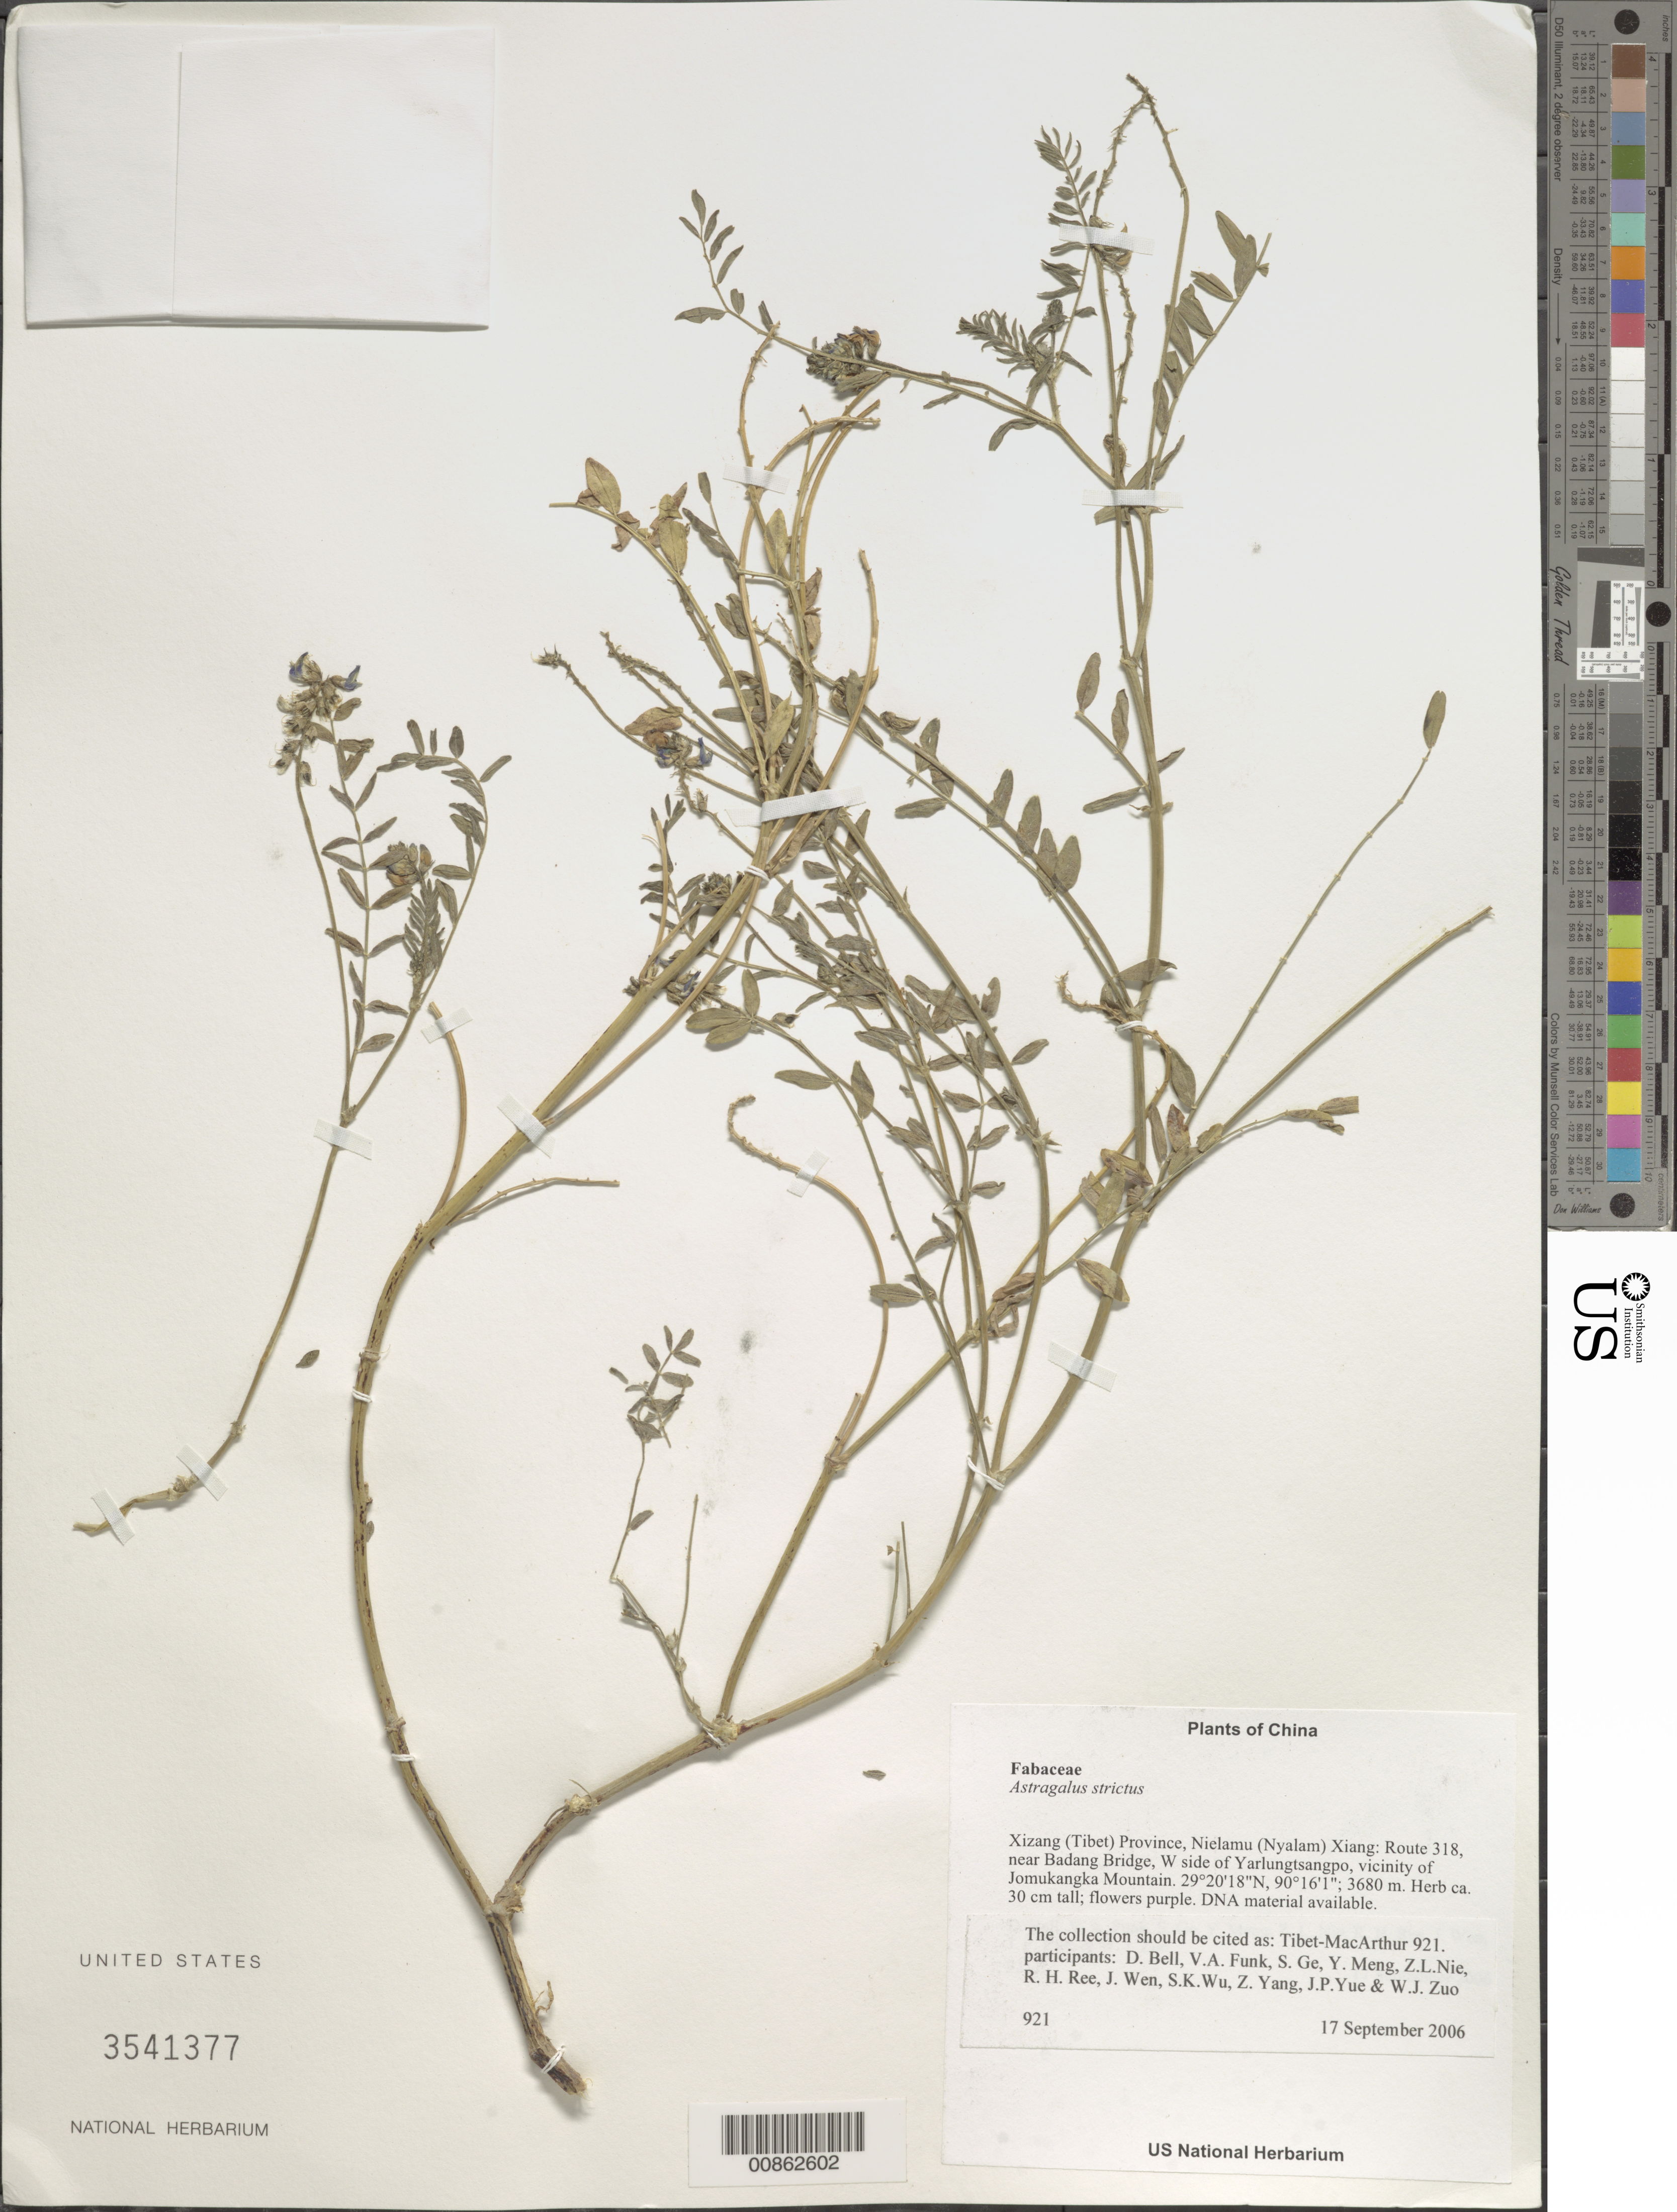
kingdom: Plantae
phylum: Tracheophyta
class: Magnoliopsida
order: Fabales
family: Fabaceae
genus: Astragalus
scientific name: Astragalus strictus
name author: Graham ex Benth.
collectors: Tibet-MacArthur, D. A. Bell, V. Funk, S. Ge, Y. Meng, Z. Nie, R. Ree, J. Wen, J. Yue & W. Zuo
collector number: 921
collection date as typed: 17 Sep 2006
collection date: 2006-09-17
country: China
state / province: Xizang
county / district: Nyemo Xian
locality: Route 318, near Badang Bridge, W side of Yarlungtsangpo, vicinity of Jomukangka Mountain.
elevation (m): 3680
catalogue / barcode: US 3541377